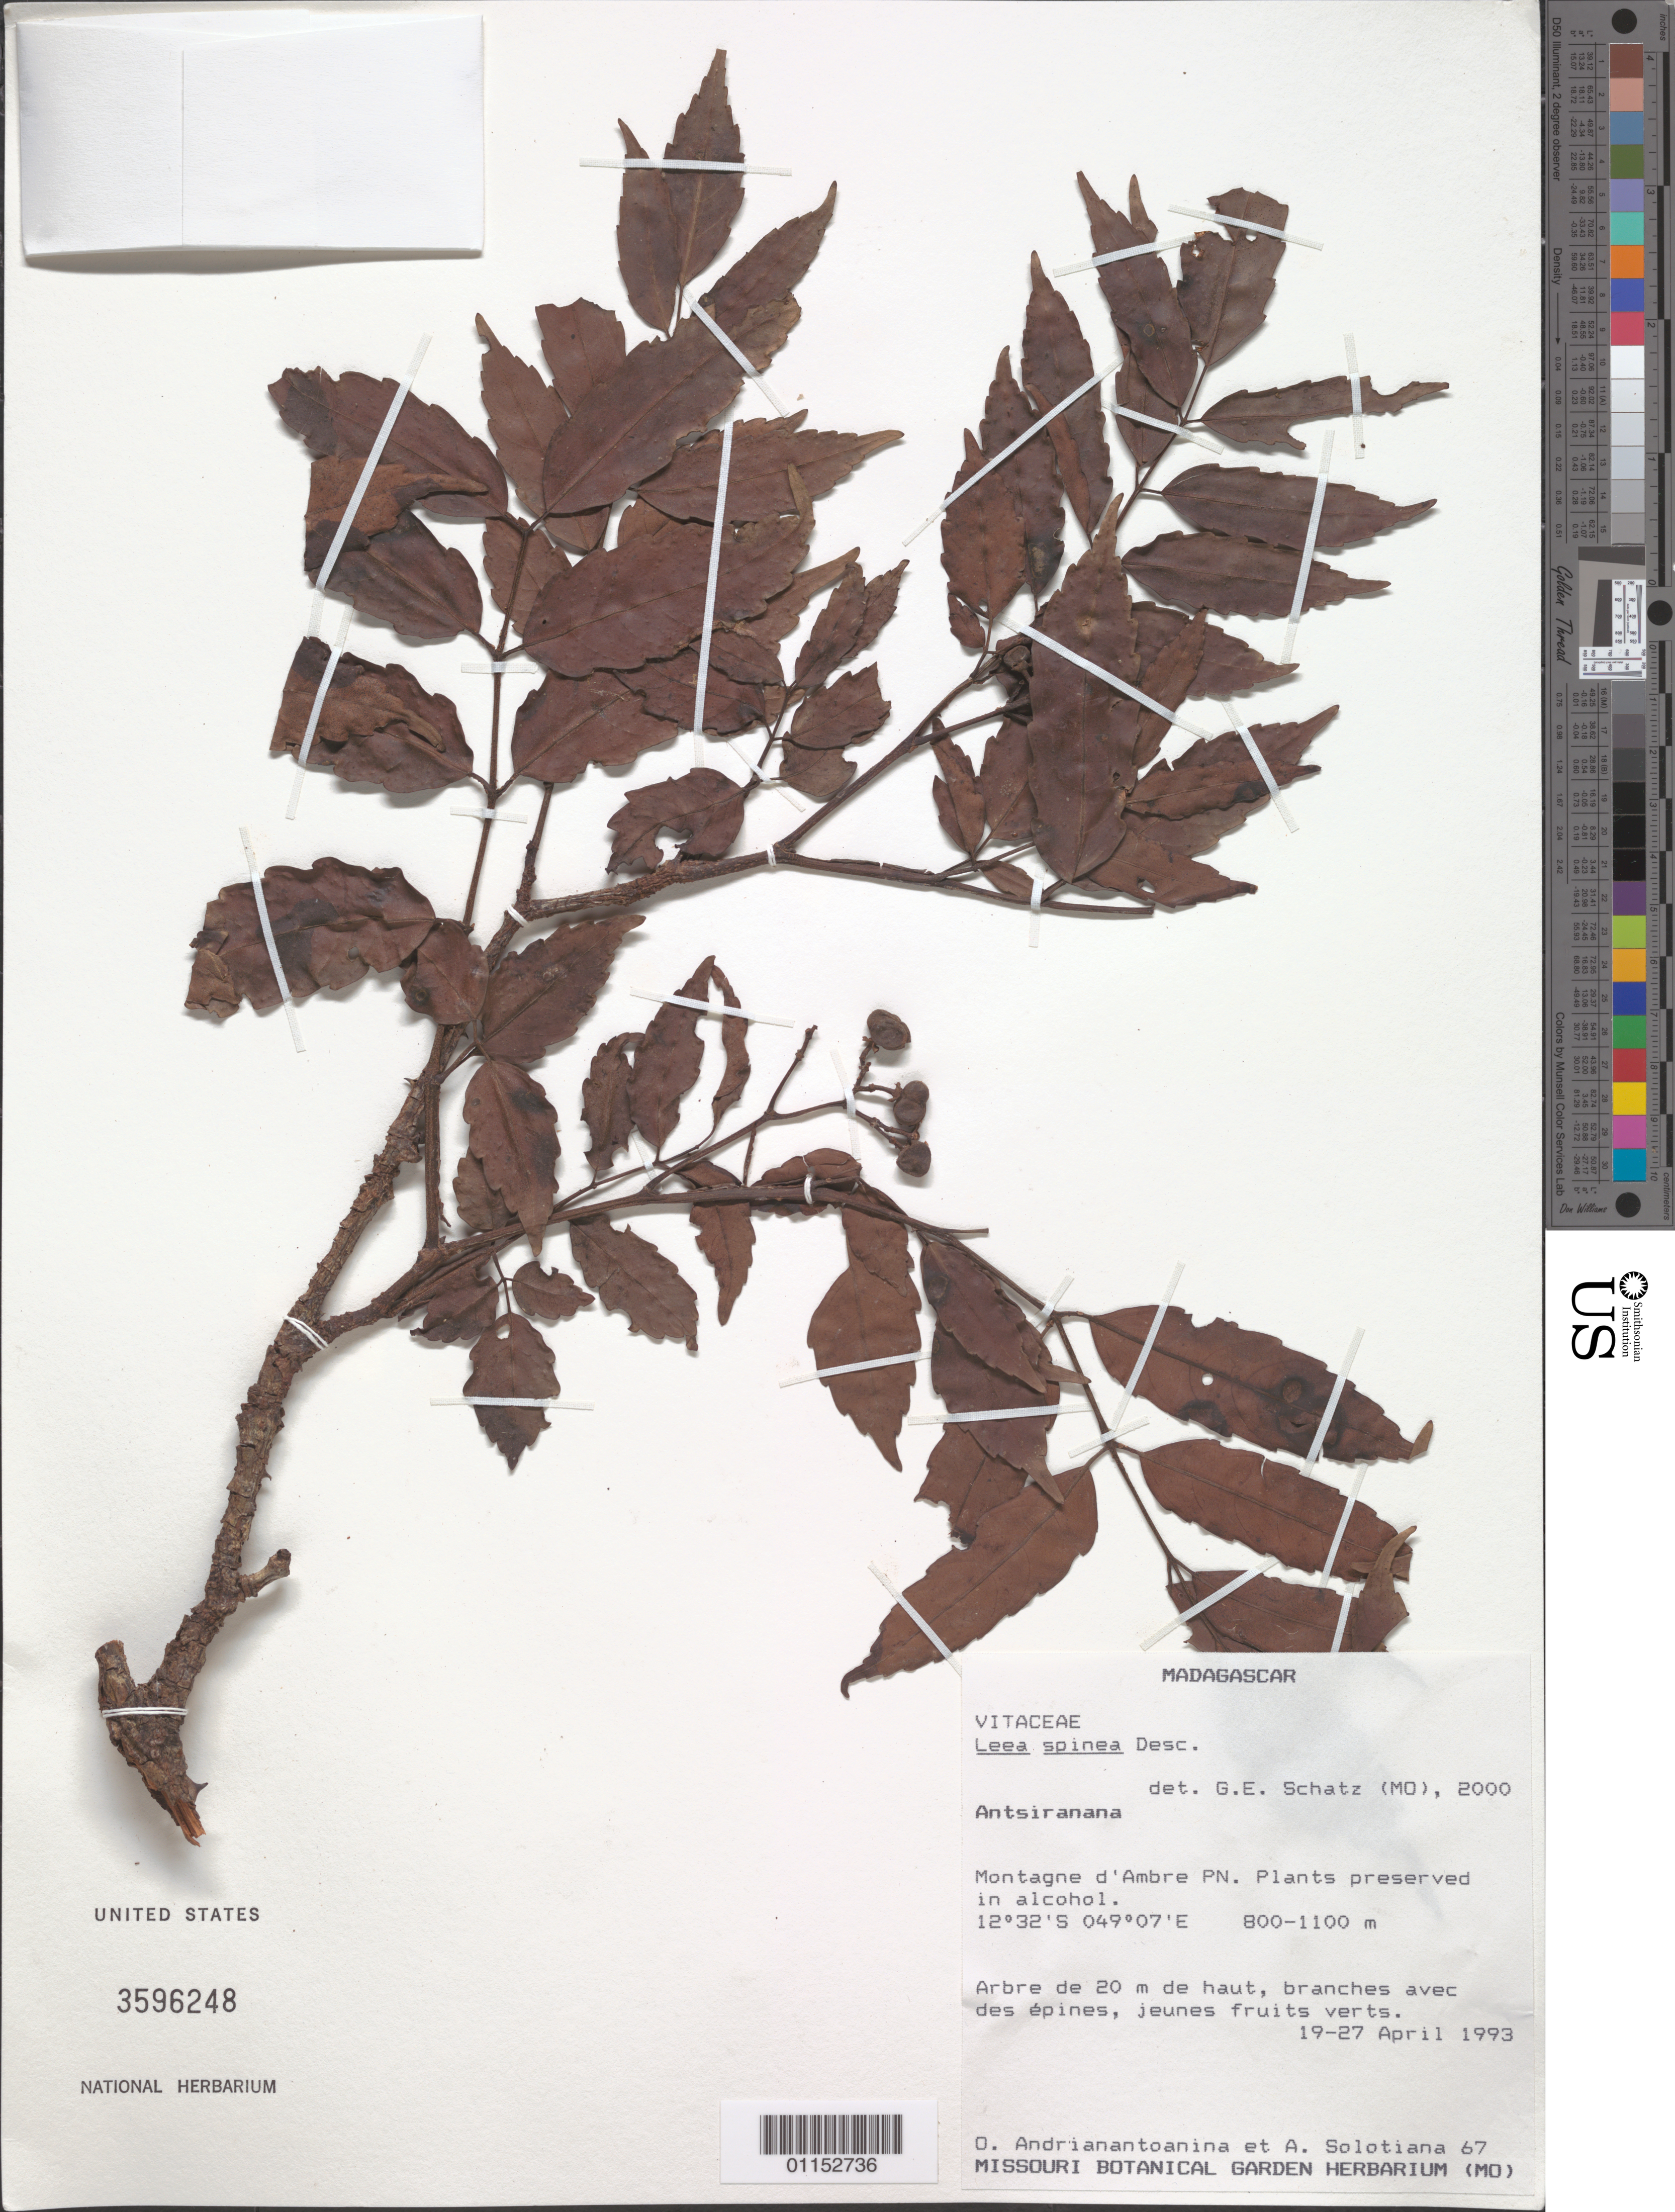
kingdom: Plantae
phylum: Tracheophyta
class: Magnoliopsida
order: Vitales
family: Vitaceae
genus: Leea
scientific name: Leea spinea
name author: Desc.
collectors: O. Andrianantoanina & A. Solotiana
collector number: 67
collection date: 1993-04-19/1993-04-27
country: Madagascar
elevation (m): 800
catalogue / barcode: US 3596248